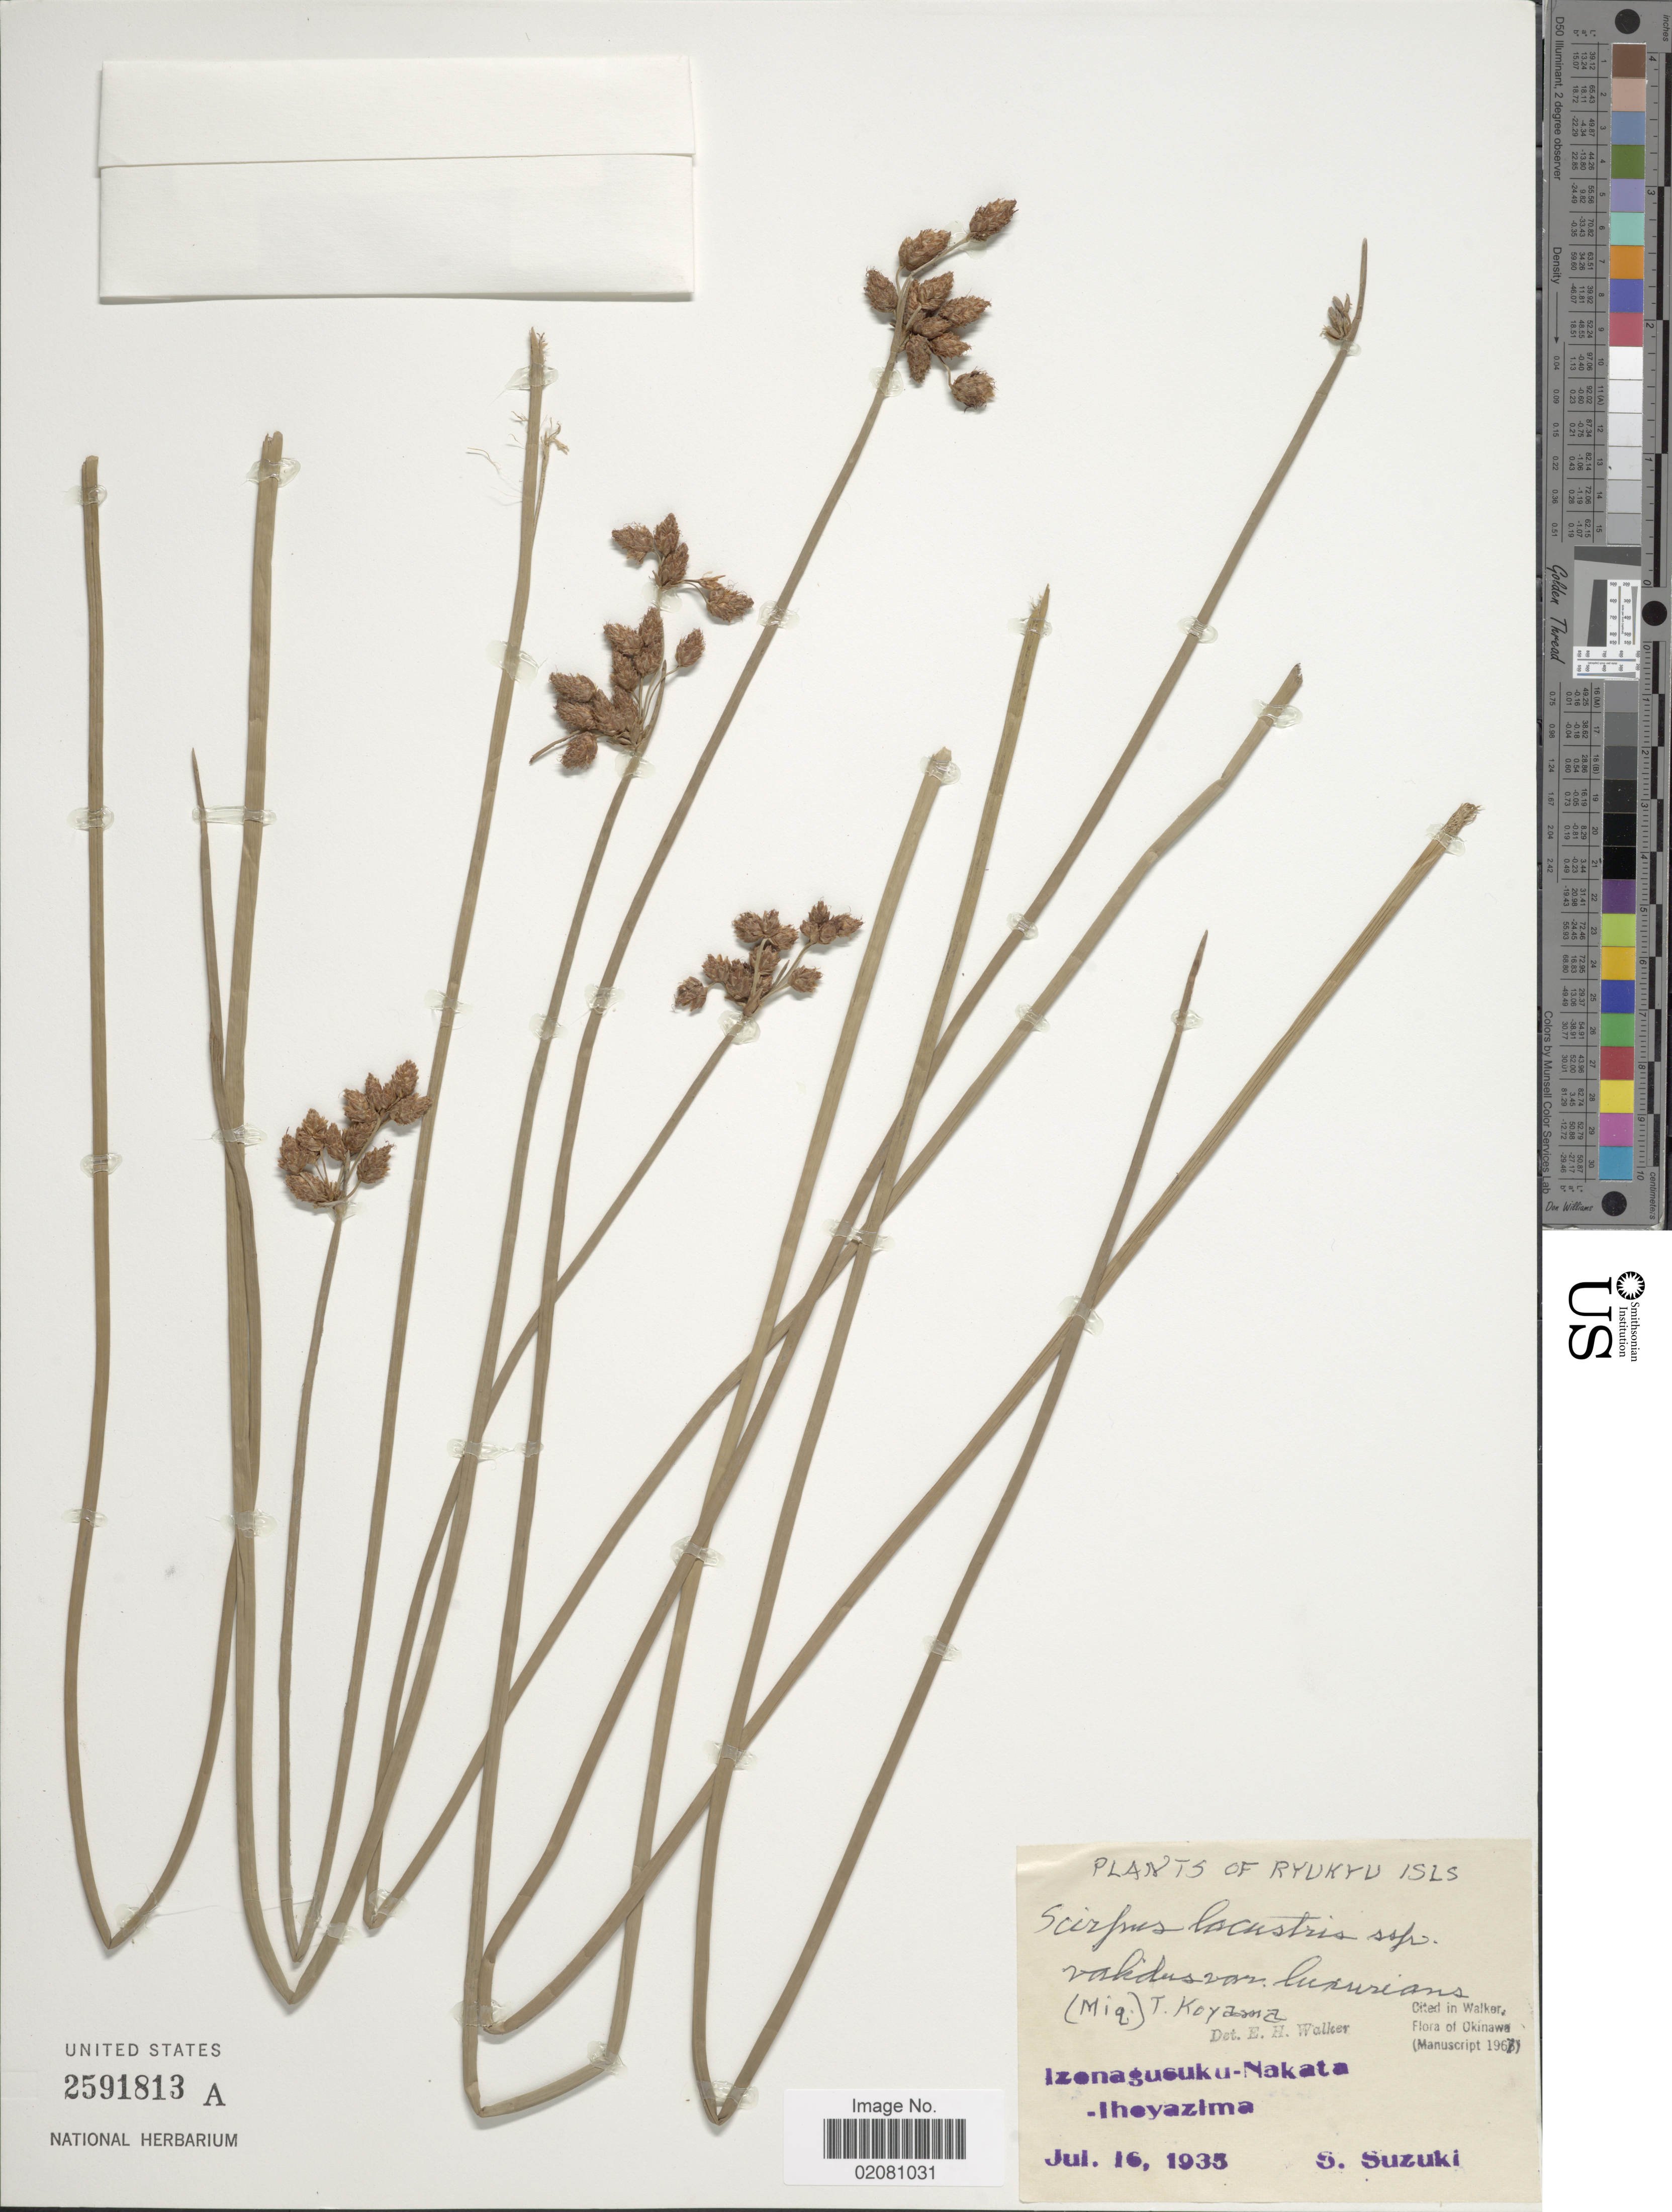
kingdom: Plantae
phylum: Tracheophyta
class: Liliopsida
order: Poales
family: Cyperaceae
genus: Schoenoplectus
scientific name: Schoenoplectus lacustris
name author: (L.) Palla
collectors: S. Suzuki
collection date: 1935-07-16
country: Japan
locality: Ryukyu Isls. Izenagusuku-Nakata, - Ilheyazima.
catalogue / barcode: US 2591813A